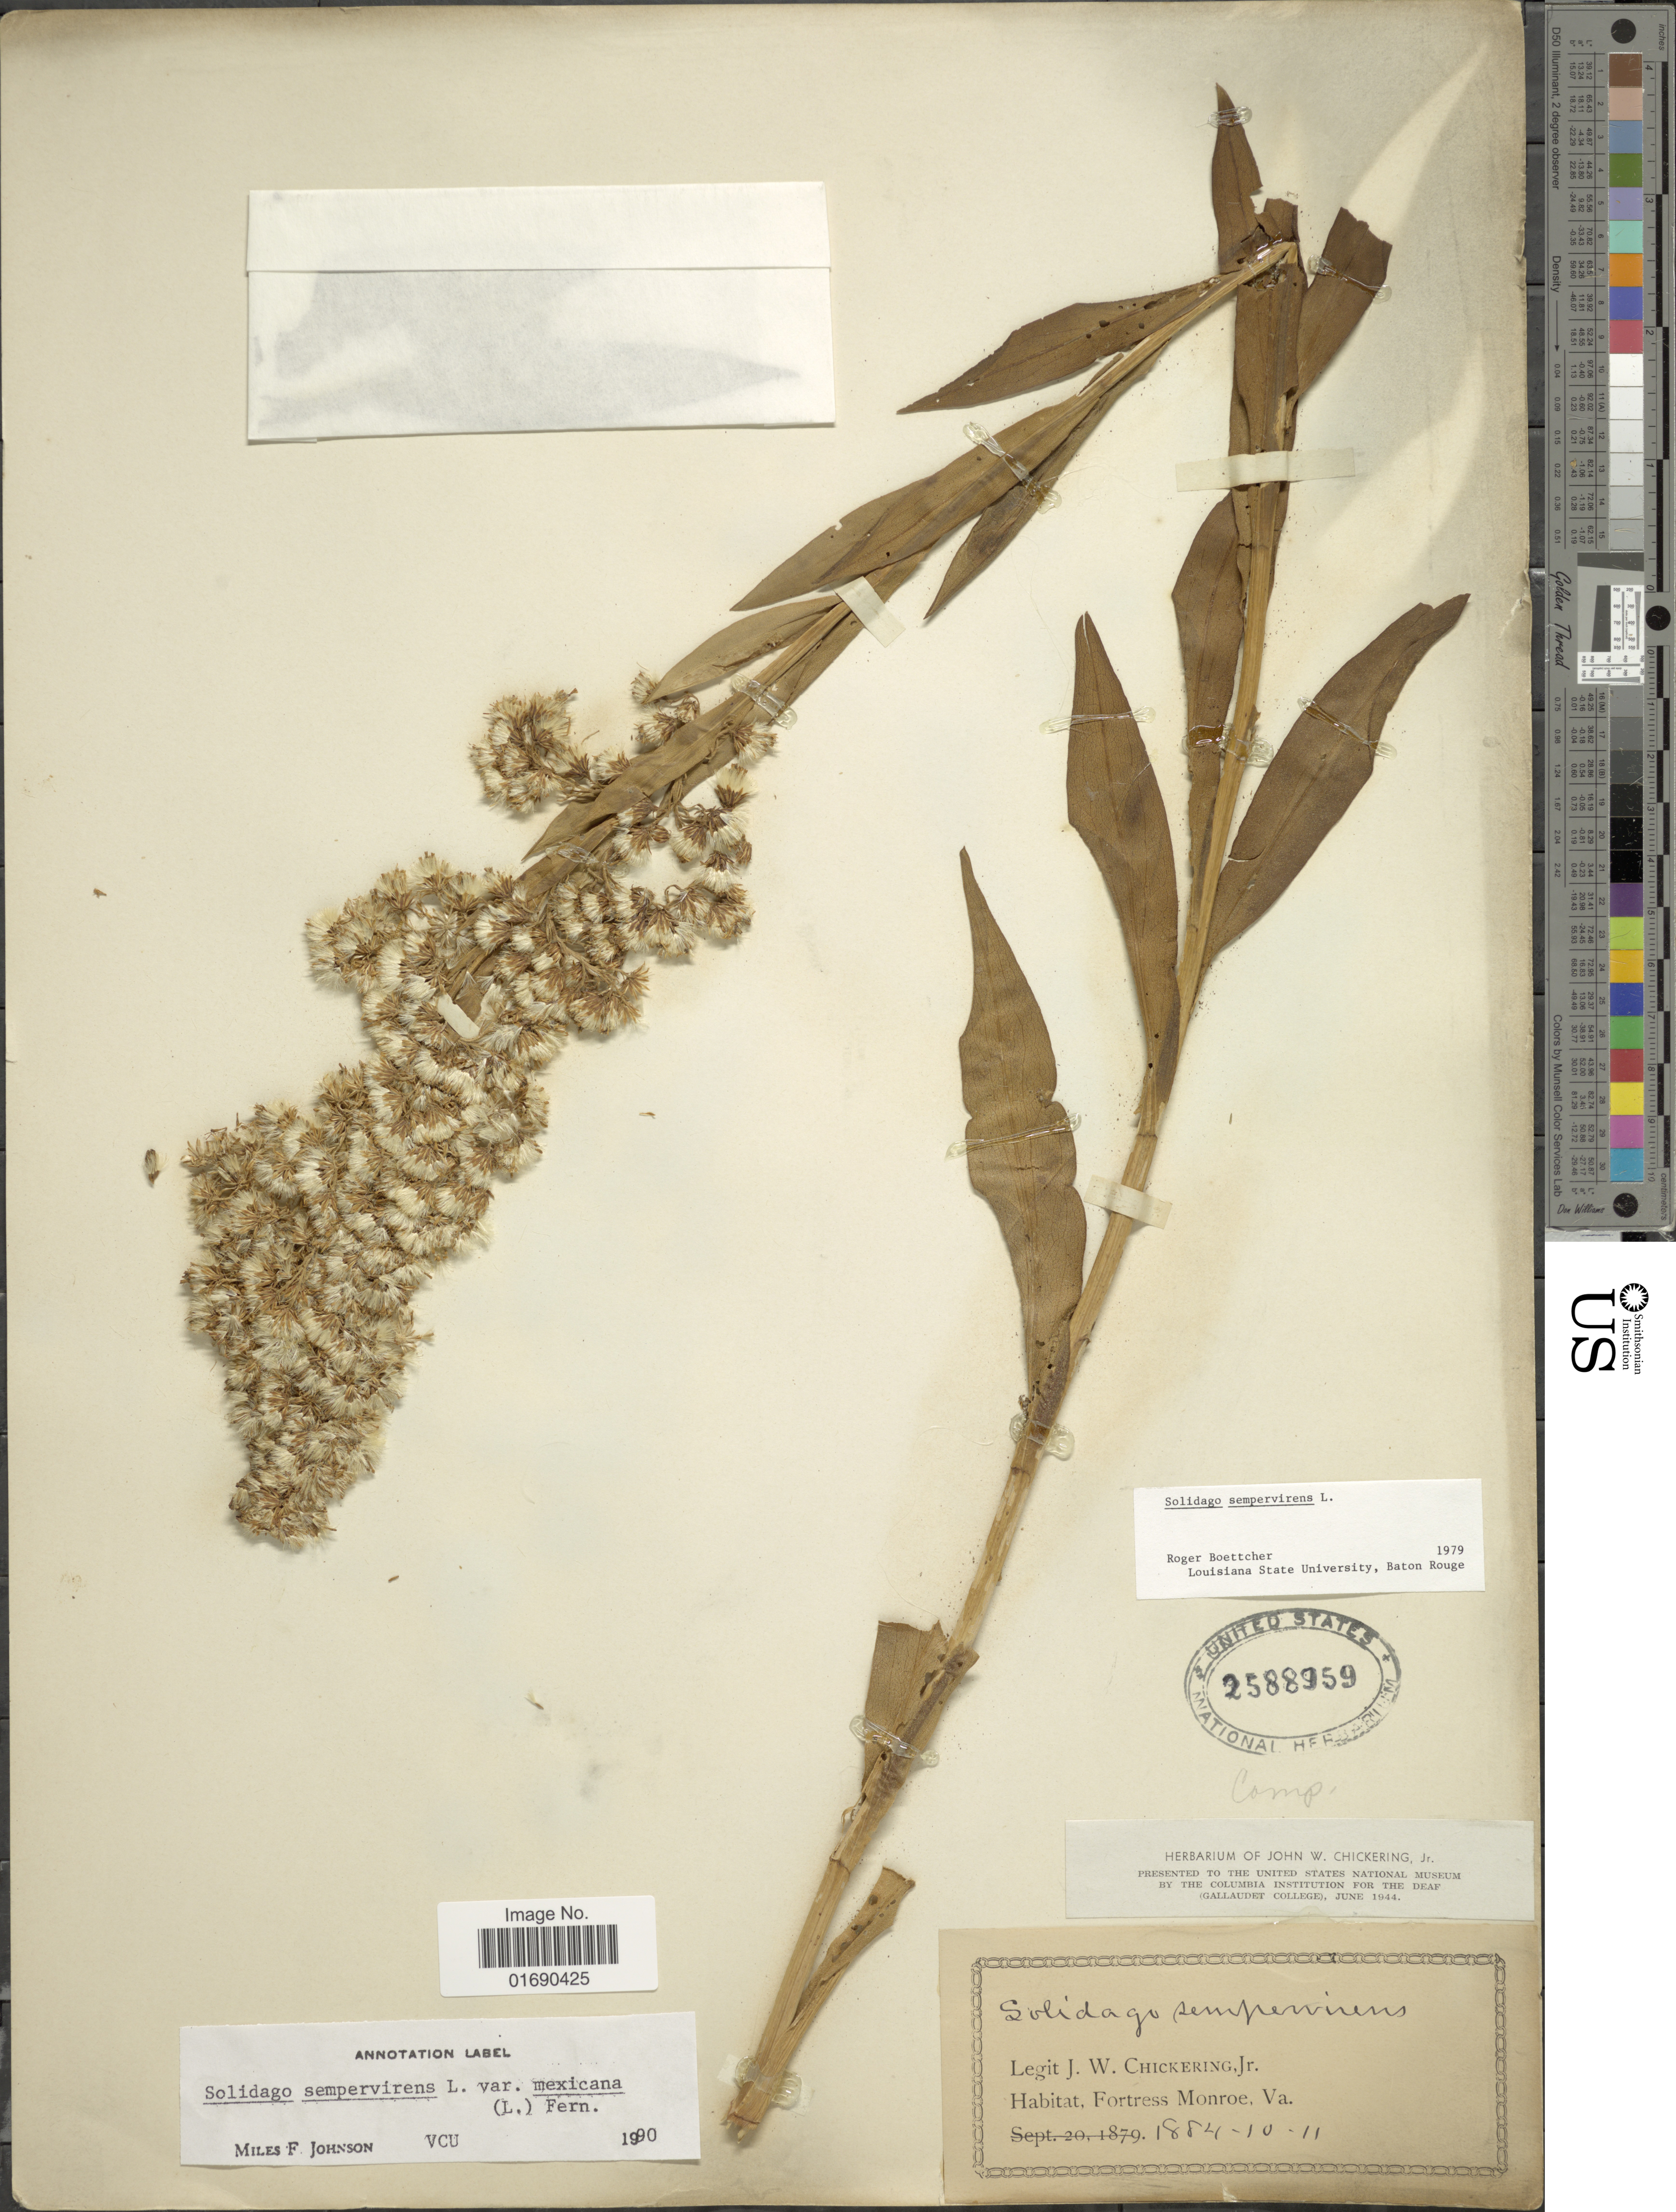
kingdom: Plantae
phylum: Tracheophyta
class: Magnoliopsida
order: Asterales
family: Asteraceae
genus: Solidago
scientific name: Solidago sempervirens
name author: L.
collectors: J. W. Chickering Jr.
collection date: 1884-10-11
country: United States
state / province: Virginia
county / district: City of Hampton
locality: Fortress Monroe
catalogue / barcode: US 2588959